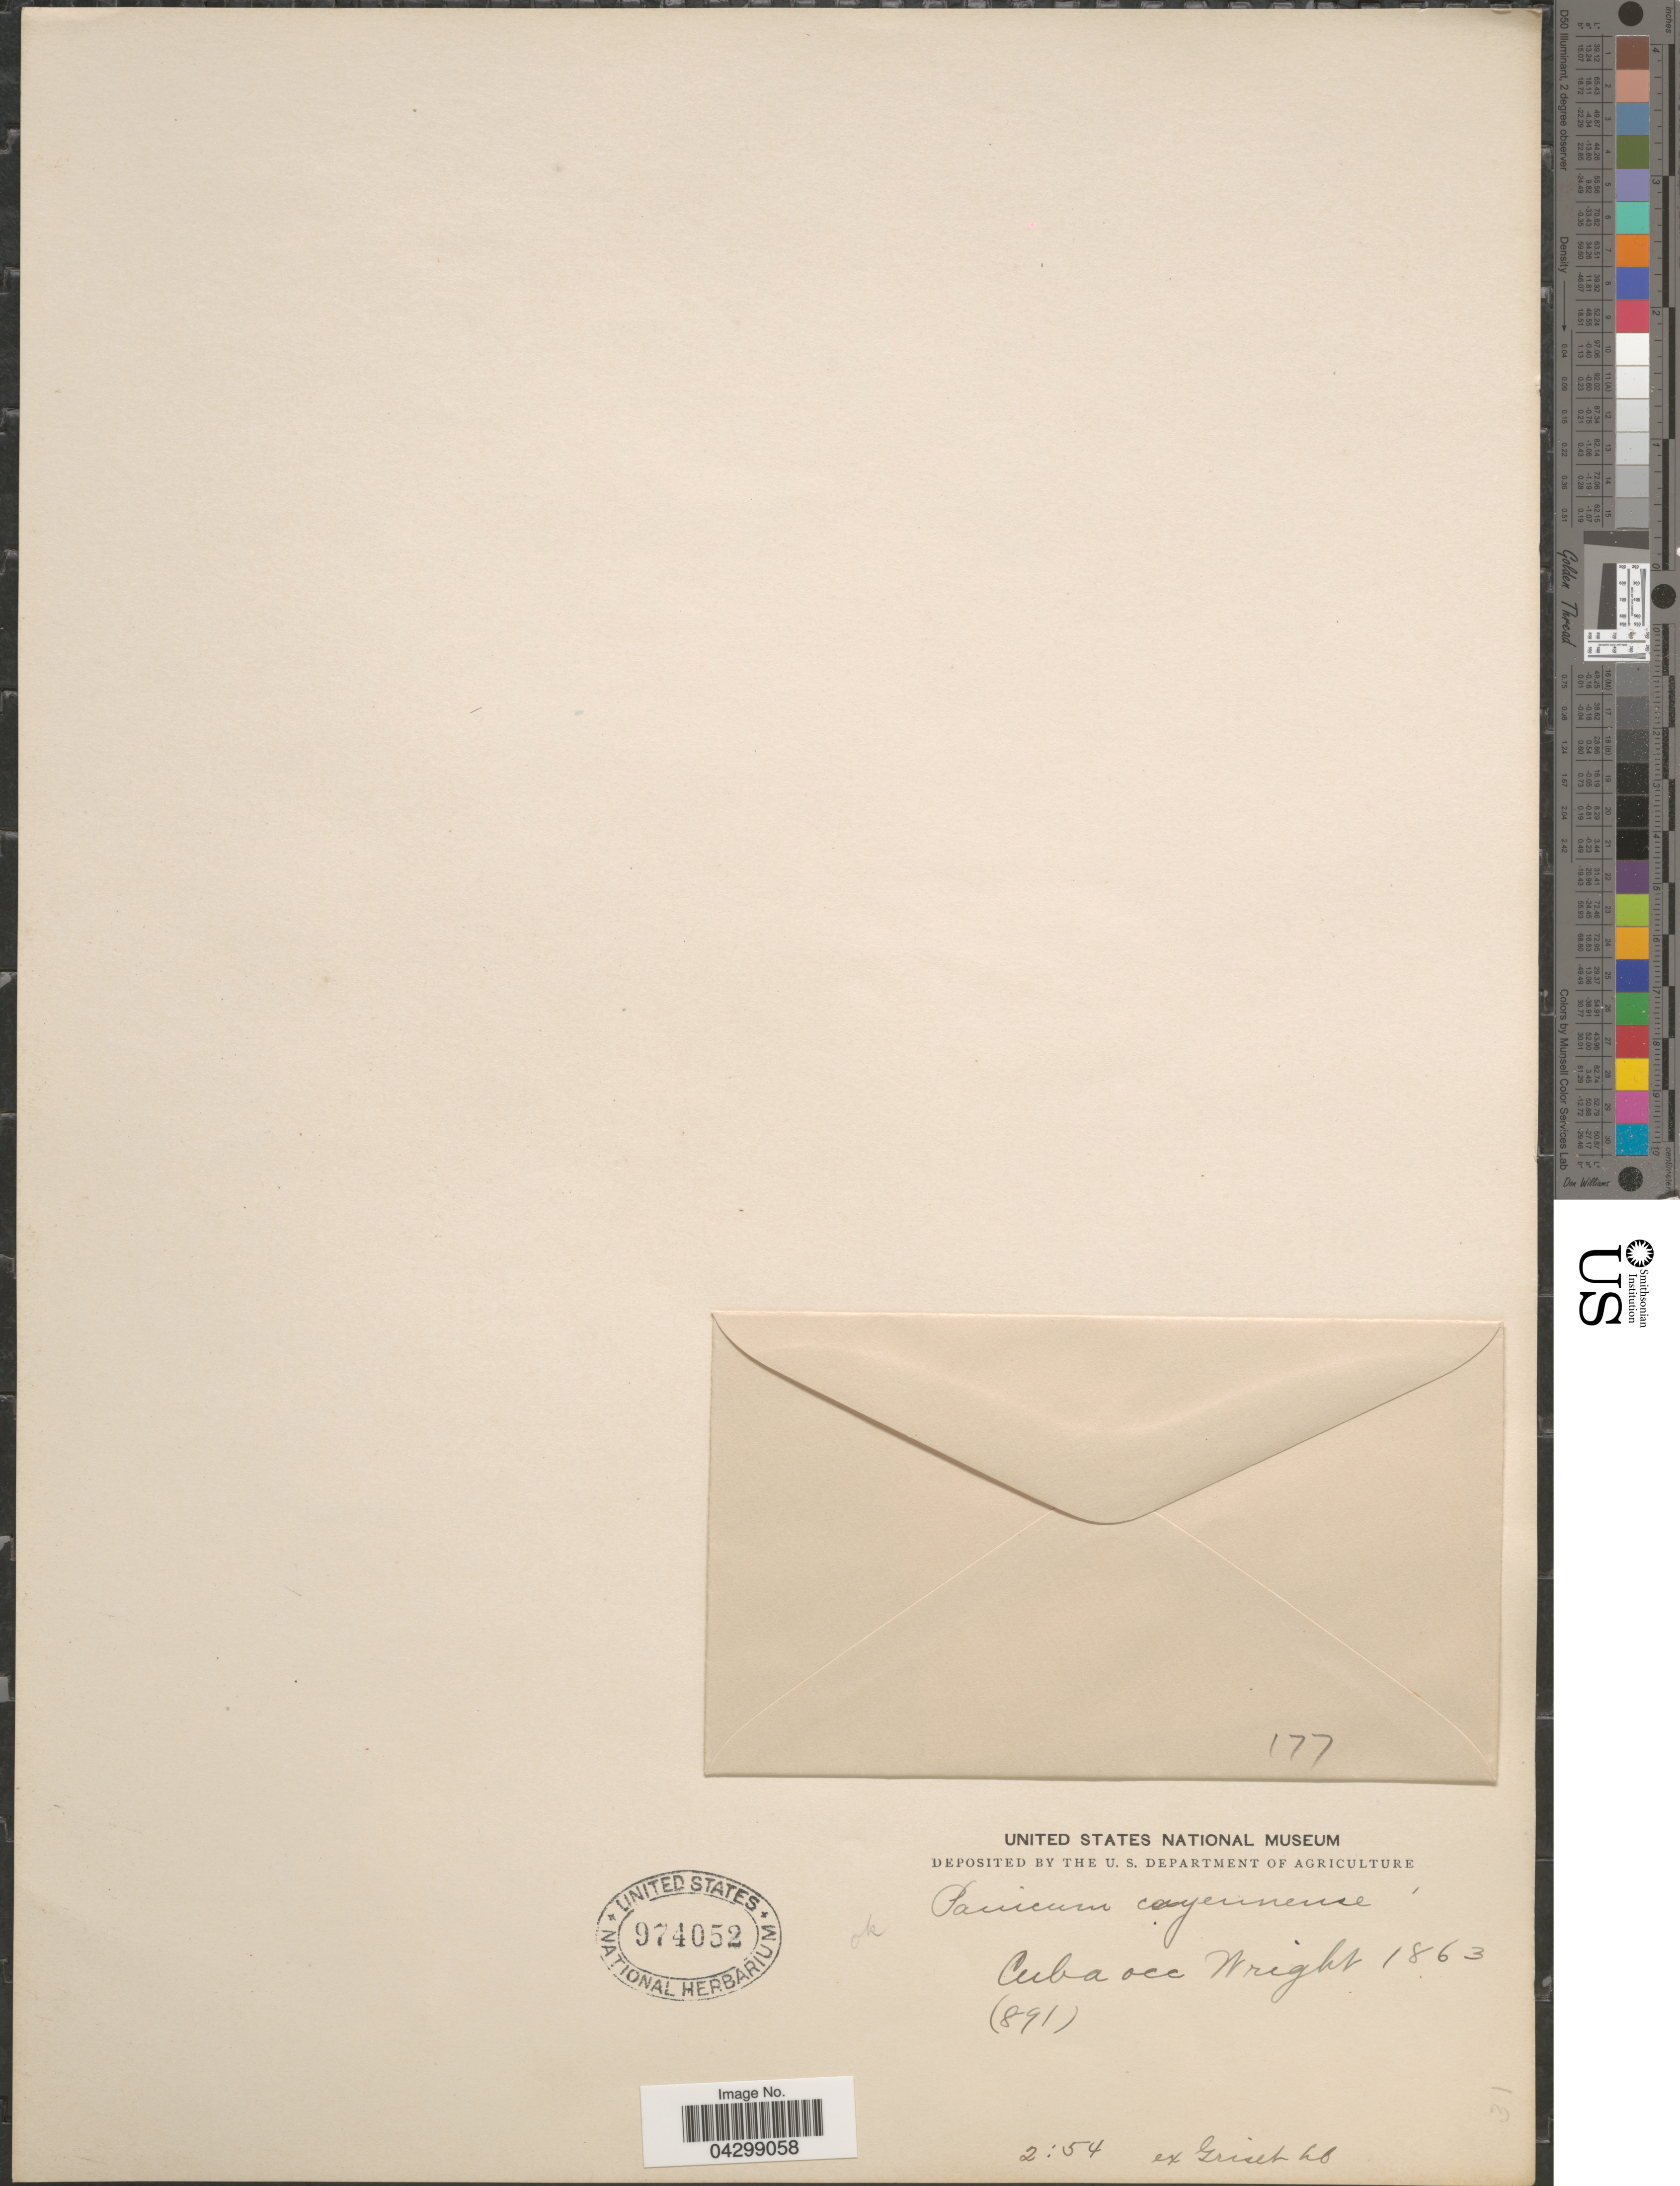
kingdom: Plantae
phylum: Tracheophyta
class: Liliopsida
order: Poales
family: Poaceae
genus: Panicum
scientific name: Panicum aquaticum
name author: Poir.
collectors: Wright, --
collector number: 891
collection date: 1863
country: Cuba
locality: Cuba occ.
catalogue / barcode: US 974052